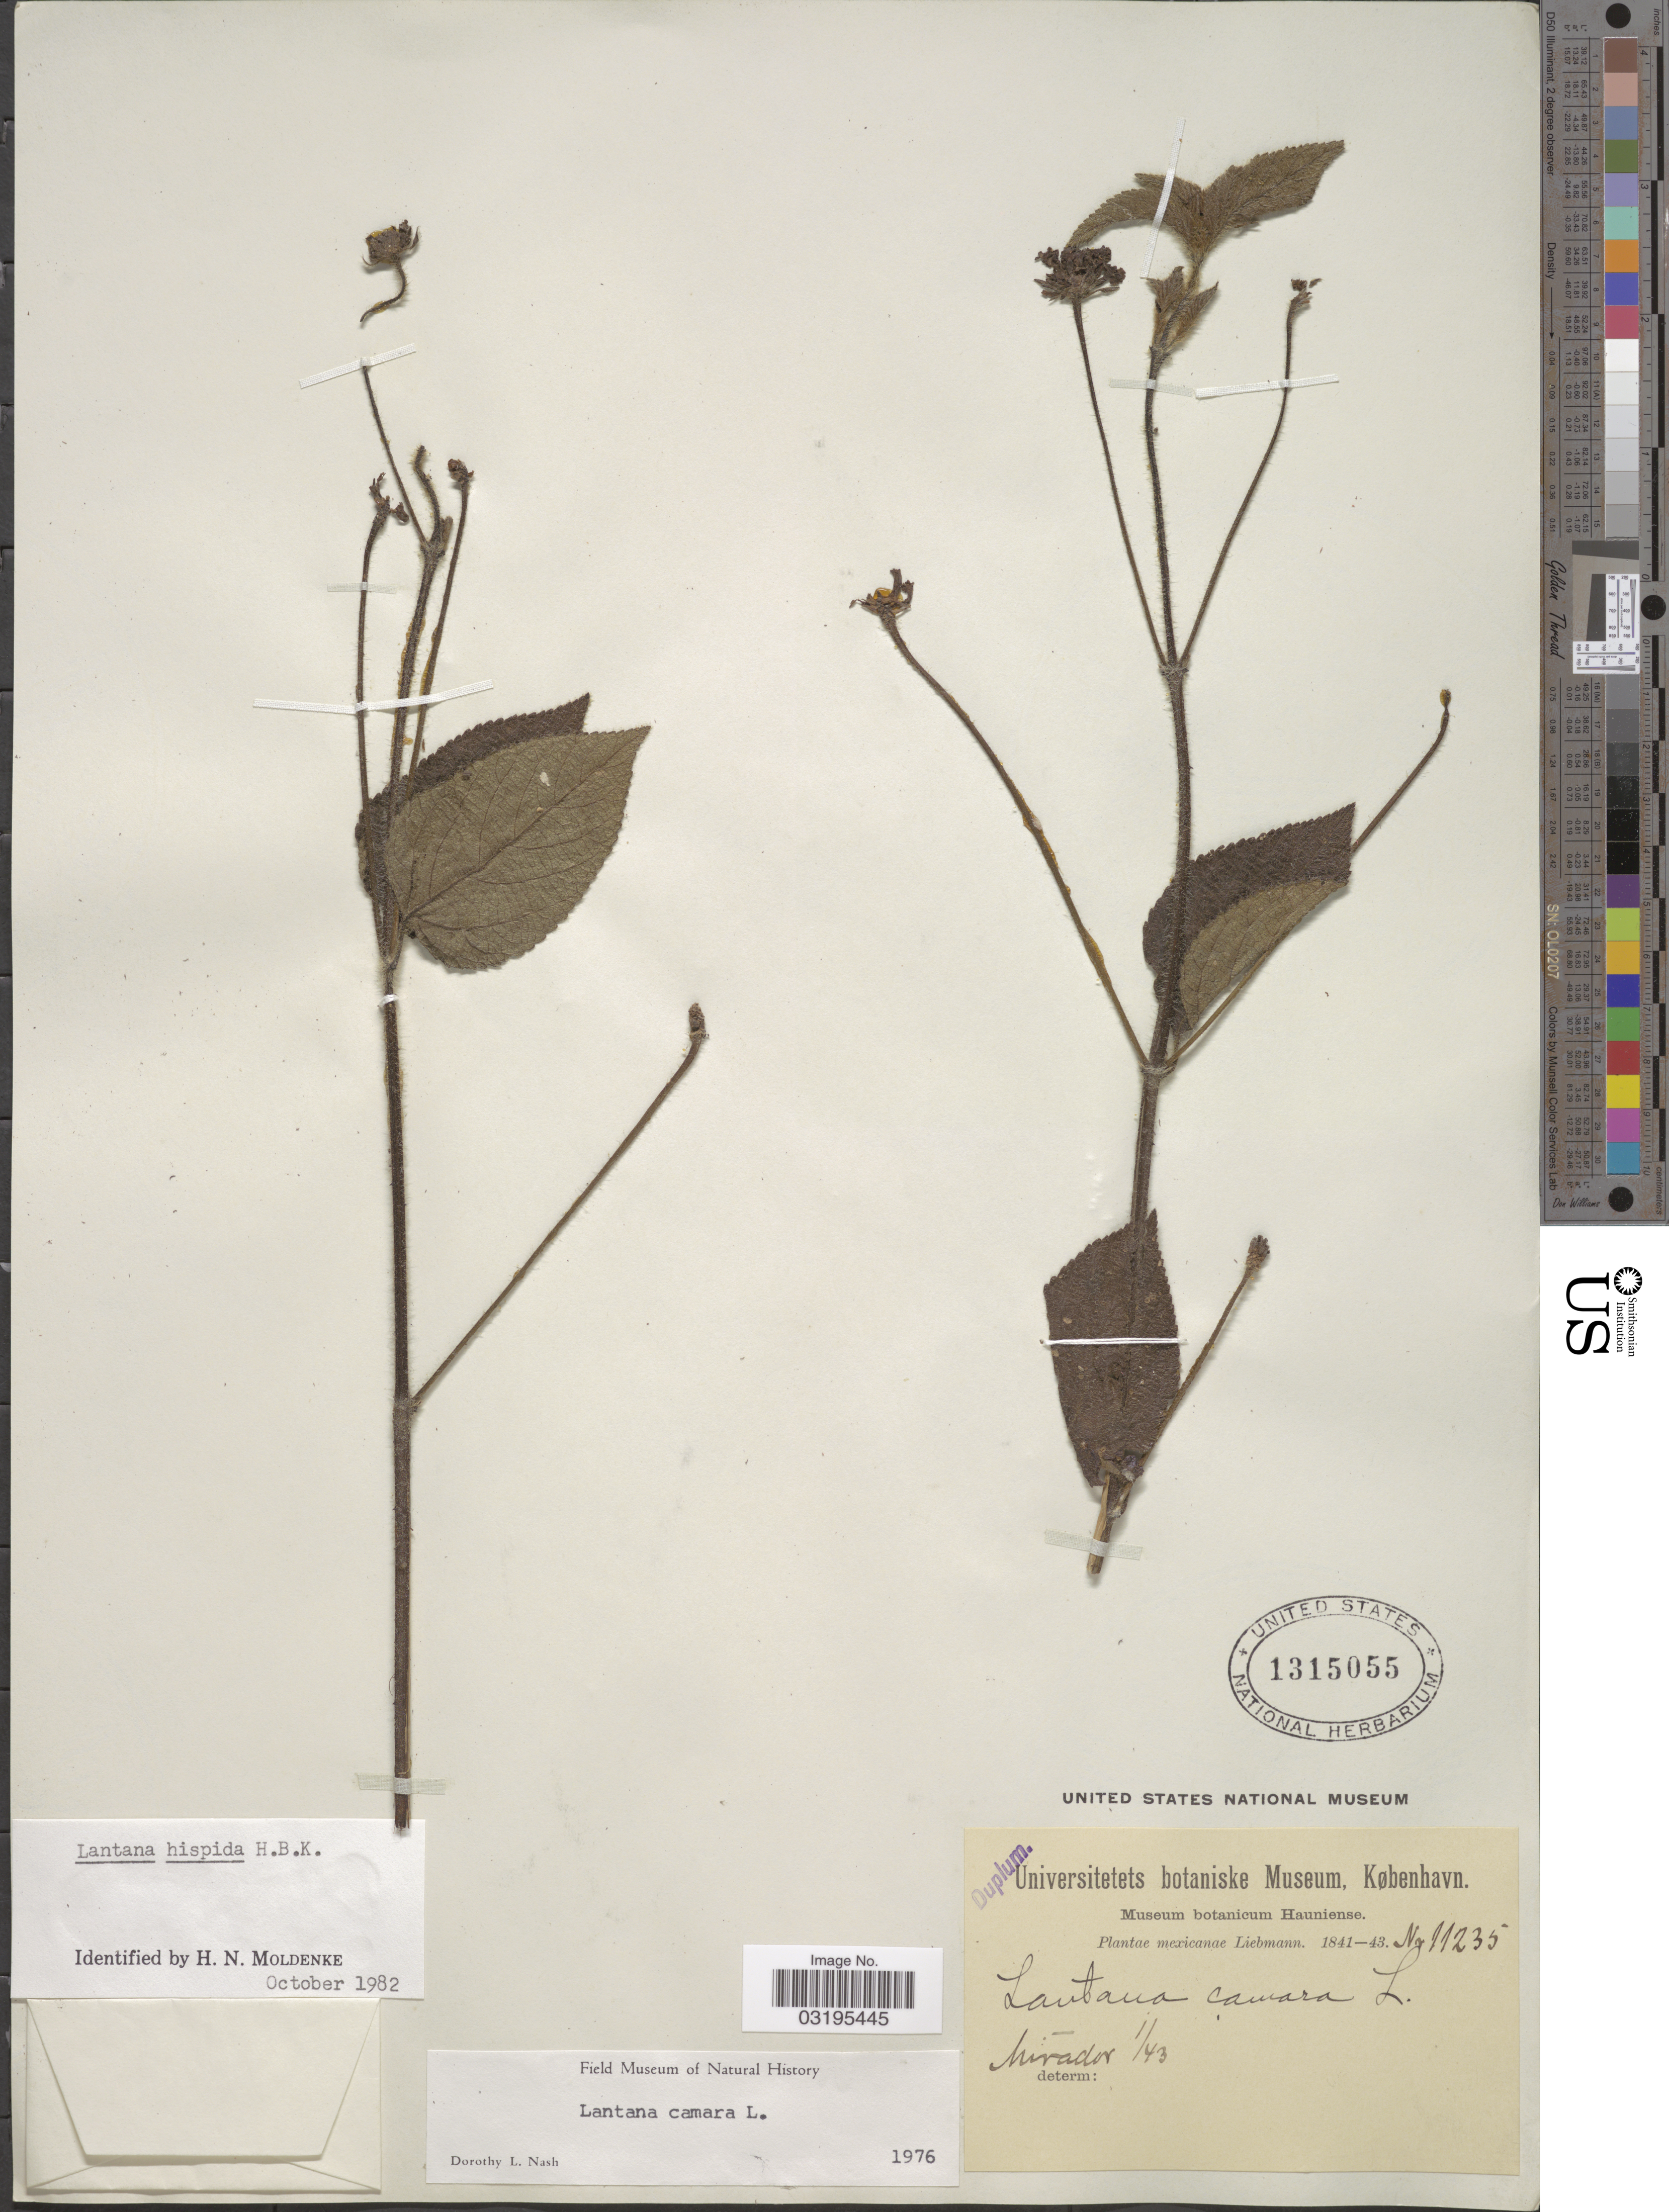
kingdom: Plantae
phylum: Tracheophyta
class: Magnoliopsida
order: Lamiales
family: Verbenaceae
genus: Lantana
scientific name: Lantana hispida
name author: Kunth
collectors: Liebmann, --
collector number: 11235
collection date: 1843-01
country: Mexico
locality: Mirador.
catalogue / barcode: US 1315055